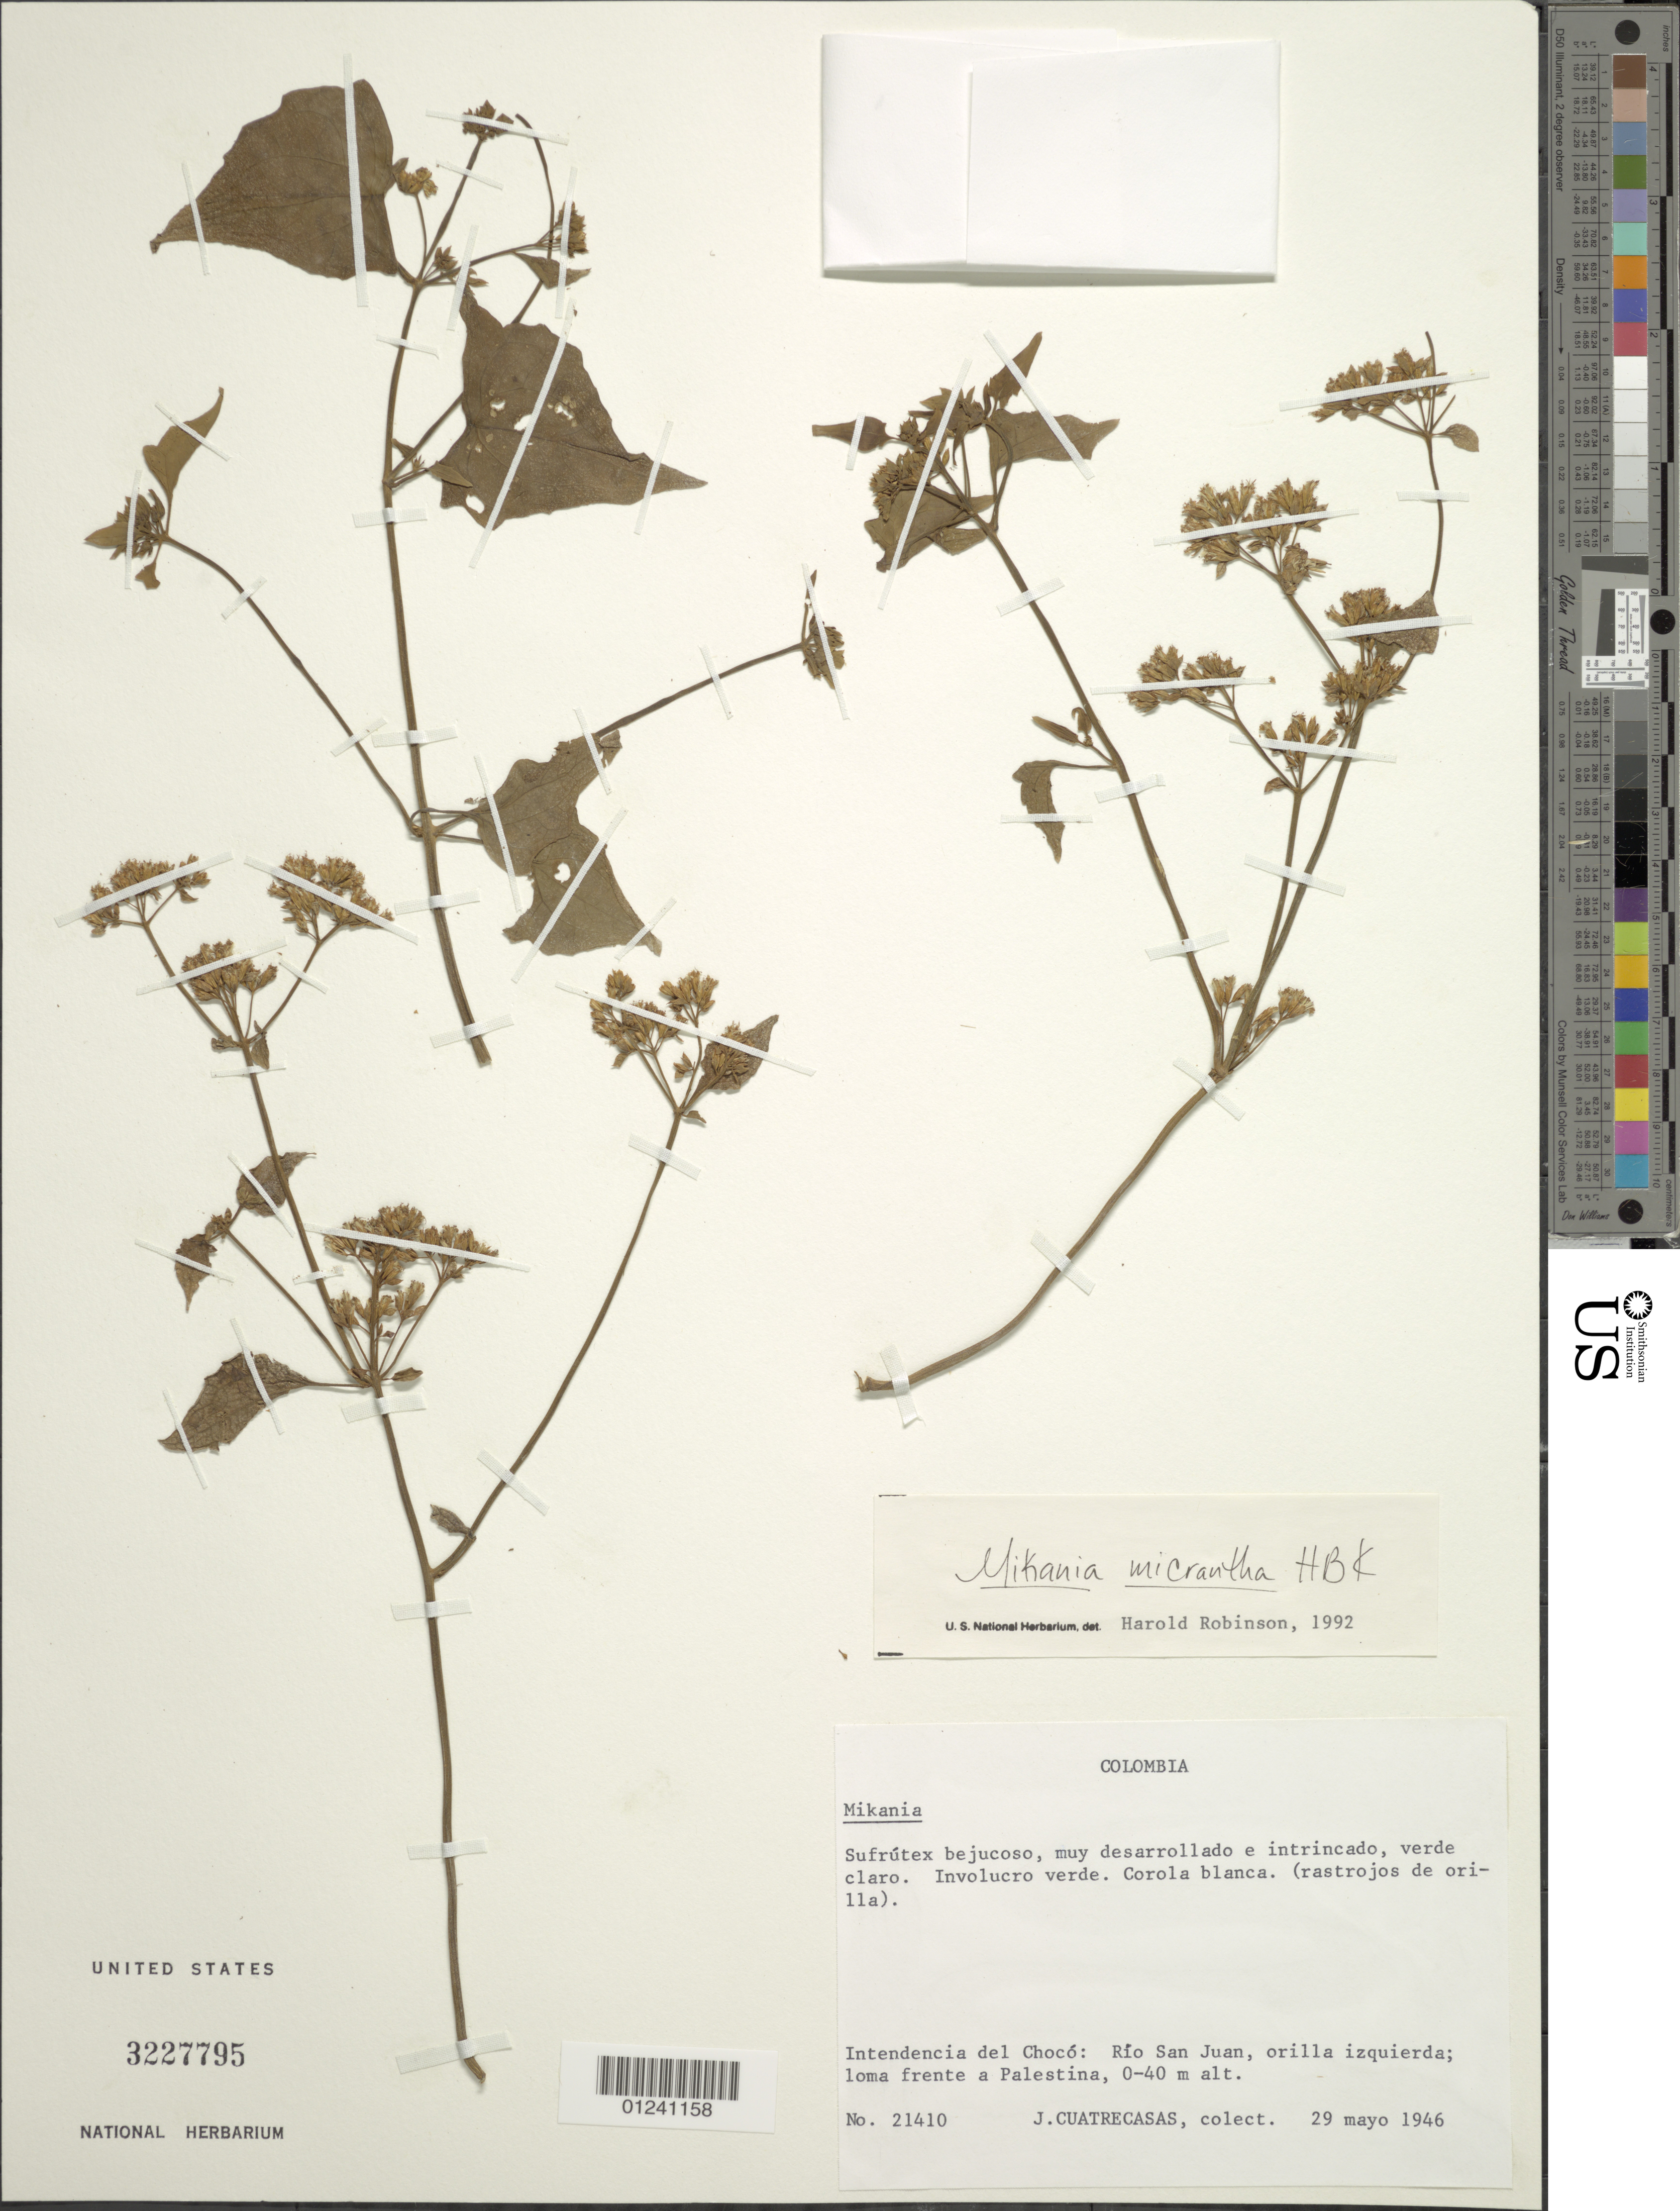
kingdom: Plantae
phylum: Tracheophyta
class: Magnoliopsida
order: Asterales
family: Asteraceae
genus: Mikania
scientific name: Mikania micrantha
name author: Kunth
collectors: J. Cuatrecasas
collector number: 21410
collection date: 1946-05-29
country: Colombia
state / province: Chocó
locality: Río San Juan, orilla izquierda; loma frente a Palestina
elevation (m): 0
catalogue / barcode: US 3227795